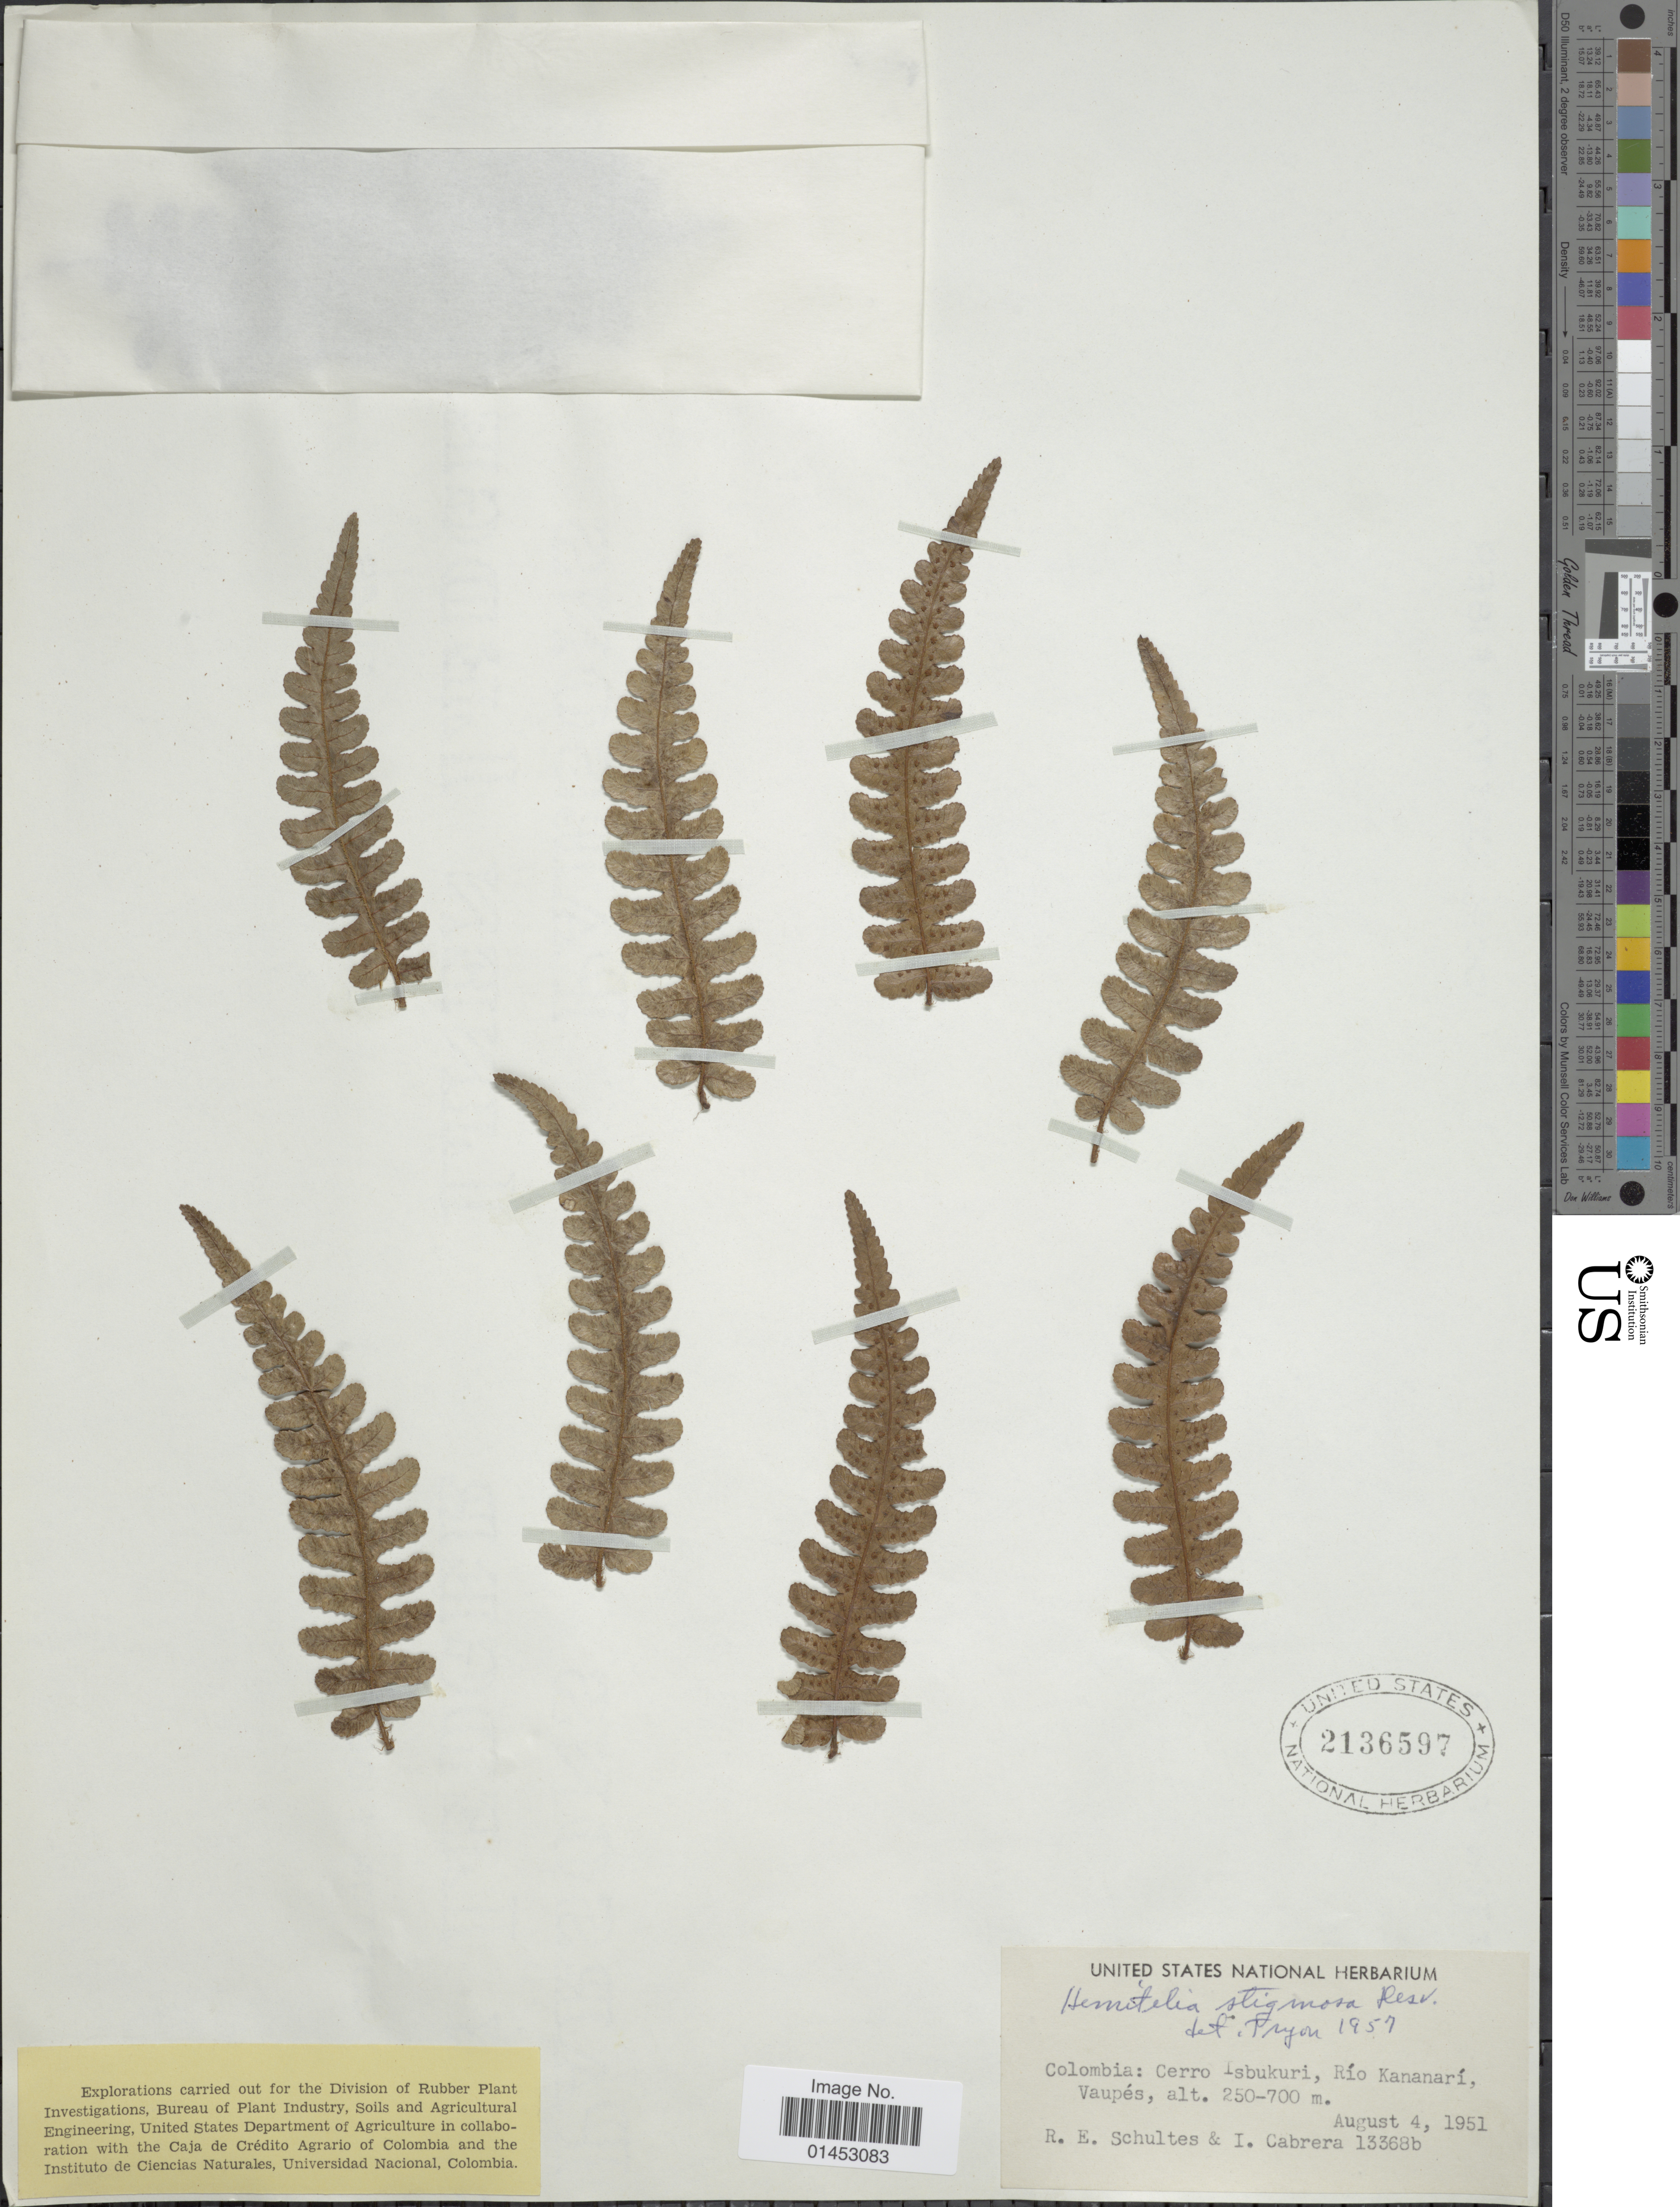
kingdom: Plantae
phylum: Tracheophyta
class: Polypodiopsida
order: Cyatheales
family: Cyatheaceae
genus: Cyathea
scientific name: Cyathea traillii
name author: (Baker) Domin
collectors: R. E. Schultes & I. Cabrera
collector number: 13368b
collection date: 1951-08-04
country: Colombia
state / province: Vaupés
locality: Colombia: Cerro Isbukuri, Rio Kananarí, Vaupes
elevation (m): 250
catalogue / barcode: US 2136597